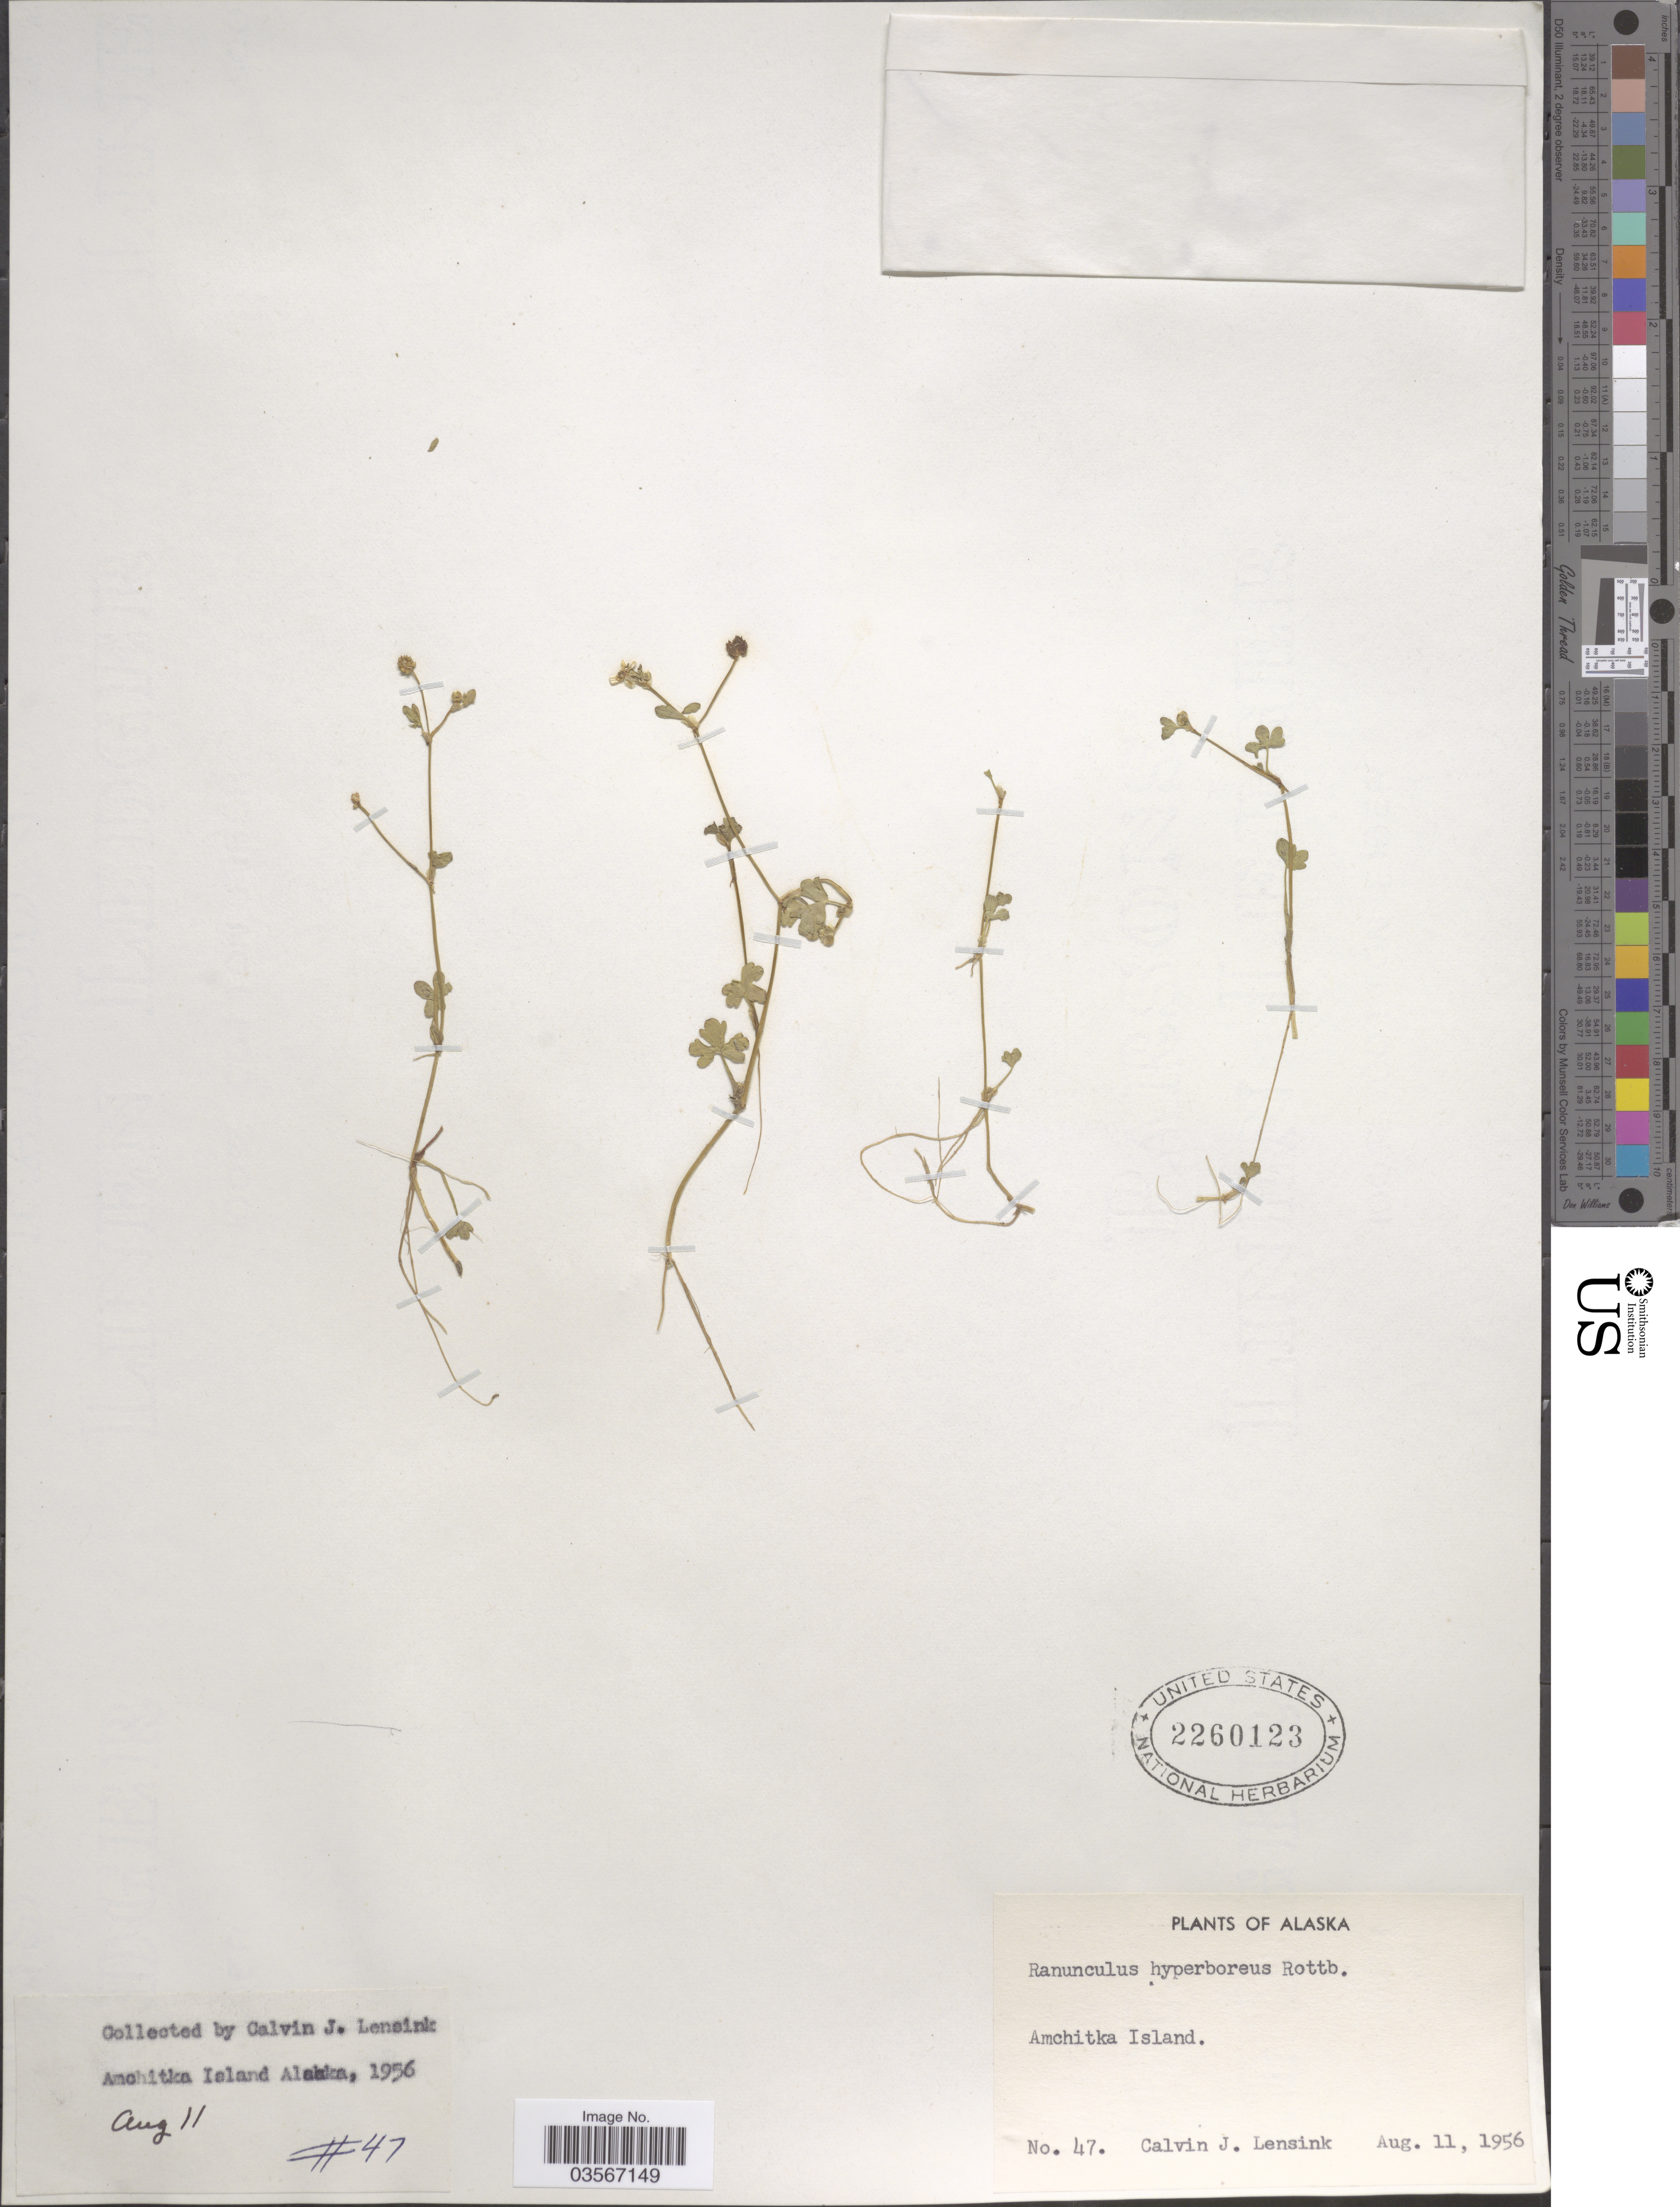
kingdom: Plantae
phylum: Tracheophyta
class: Magnoliopsida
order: Ranunculales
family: Ranunculaceae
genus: Ranunculus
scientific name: Ranunculus hyperboreus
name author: Rottb.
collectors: C. Lensink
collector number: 47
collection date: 1956-08-11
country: United States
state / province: Alaska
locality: Amchitka Island.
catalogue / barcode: US 2260123